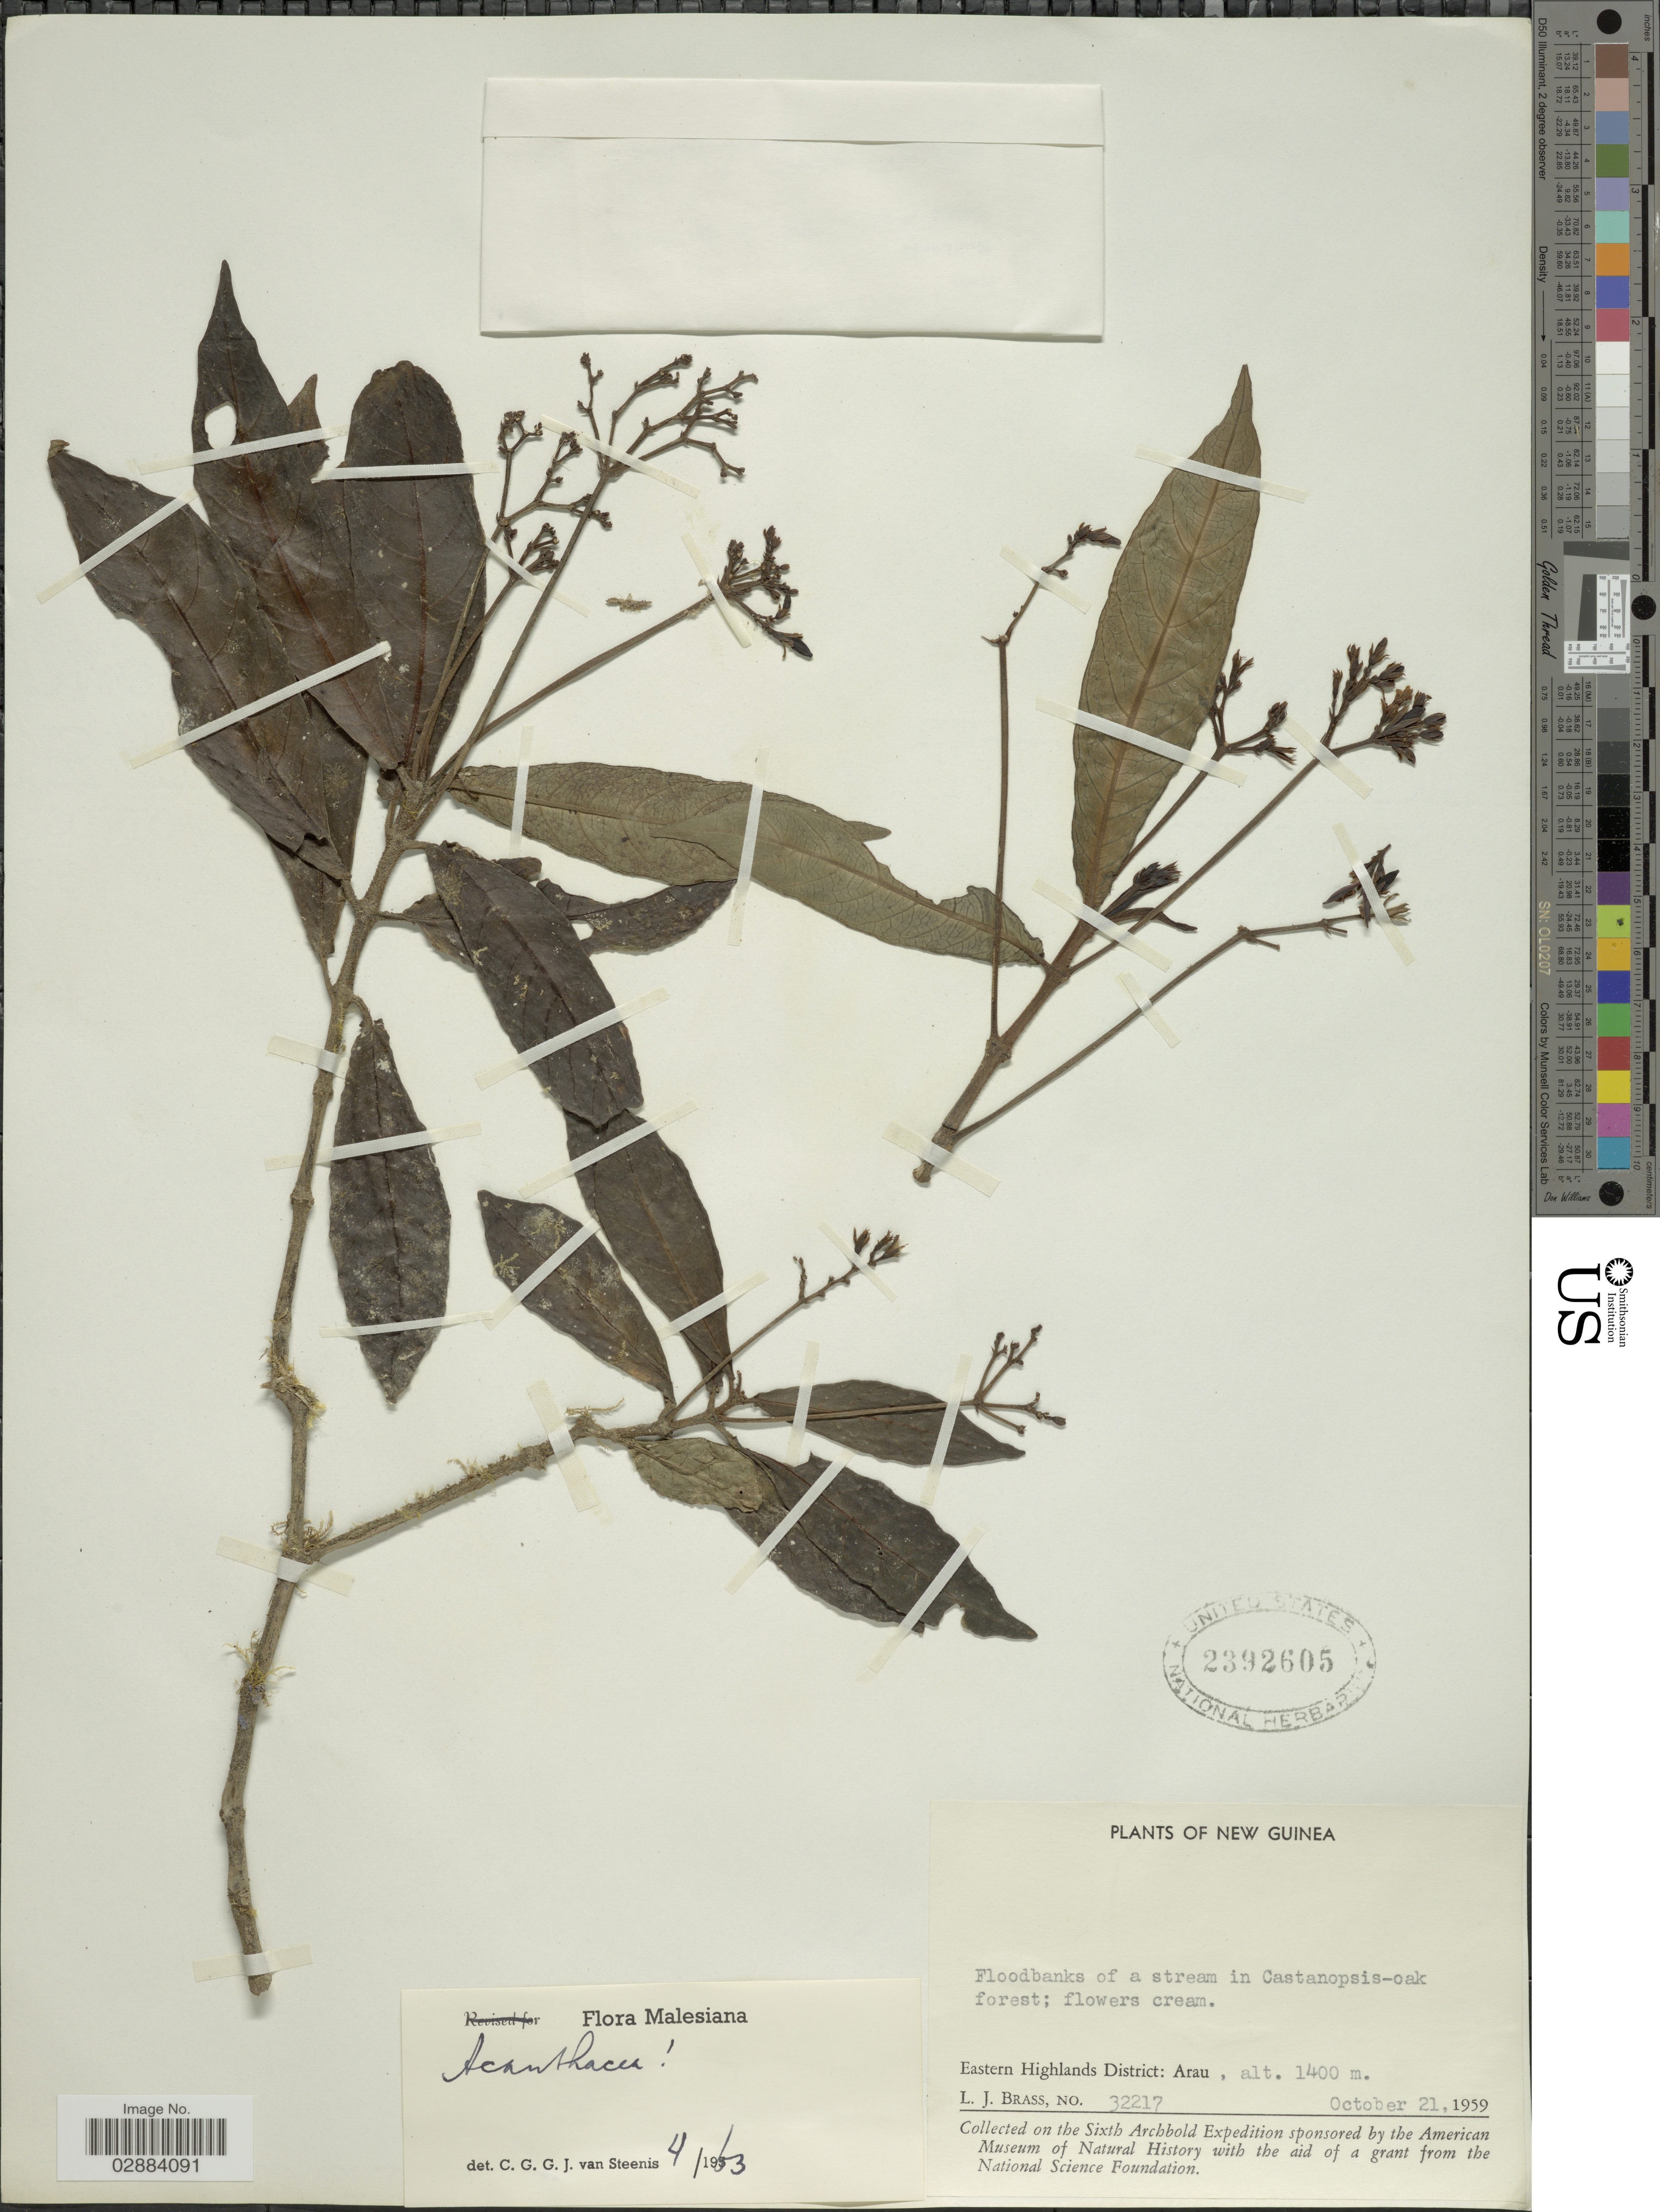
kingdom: Plantae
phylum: Tracheophyta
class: Magnoliopsida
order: Lamiales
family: Acanthaceae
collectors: L. J. Brass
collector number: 32217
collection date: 1959-10-21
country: Papua New Guinea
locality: New Guinea. Eastern Highlands District: Arau.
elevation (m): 1400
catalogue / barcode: US 2392605